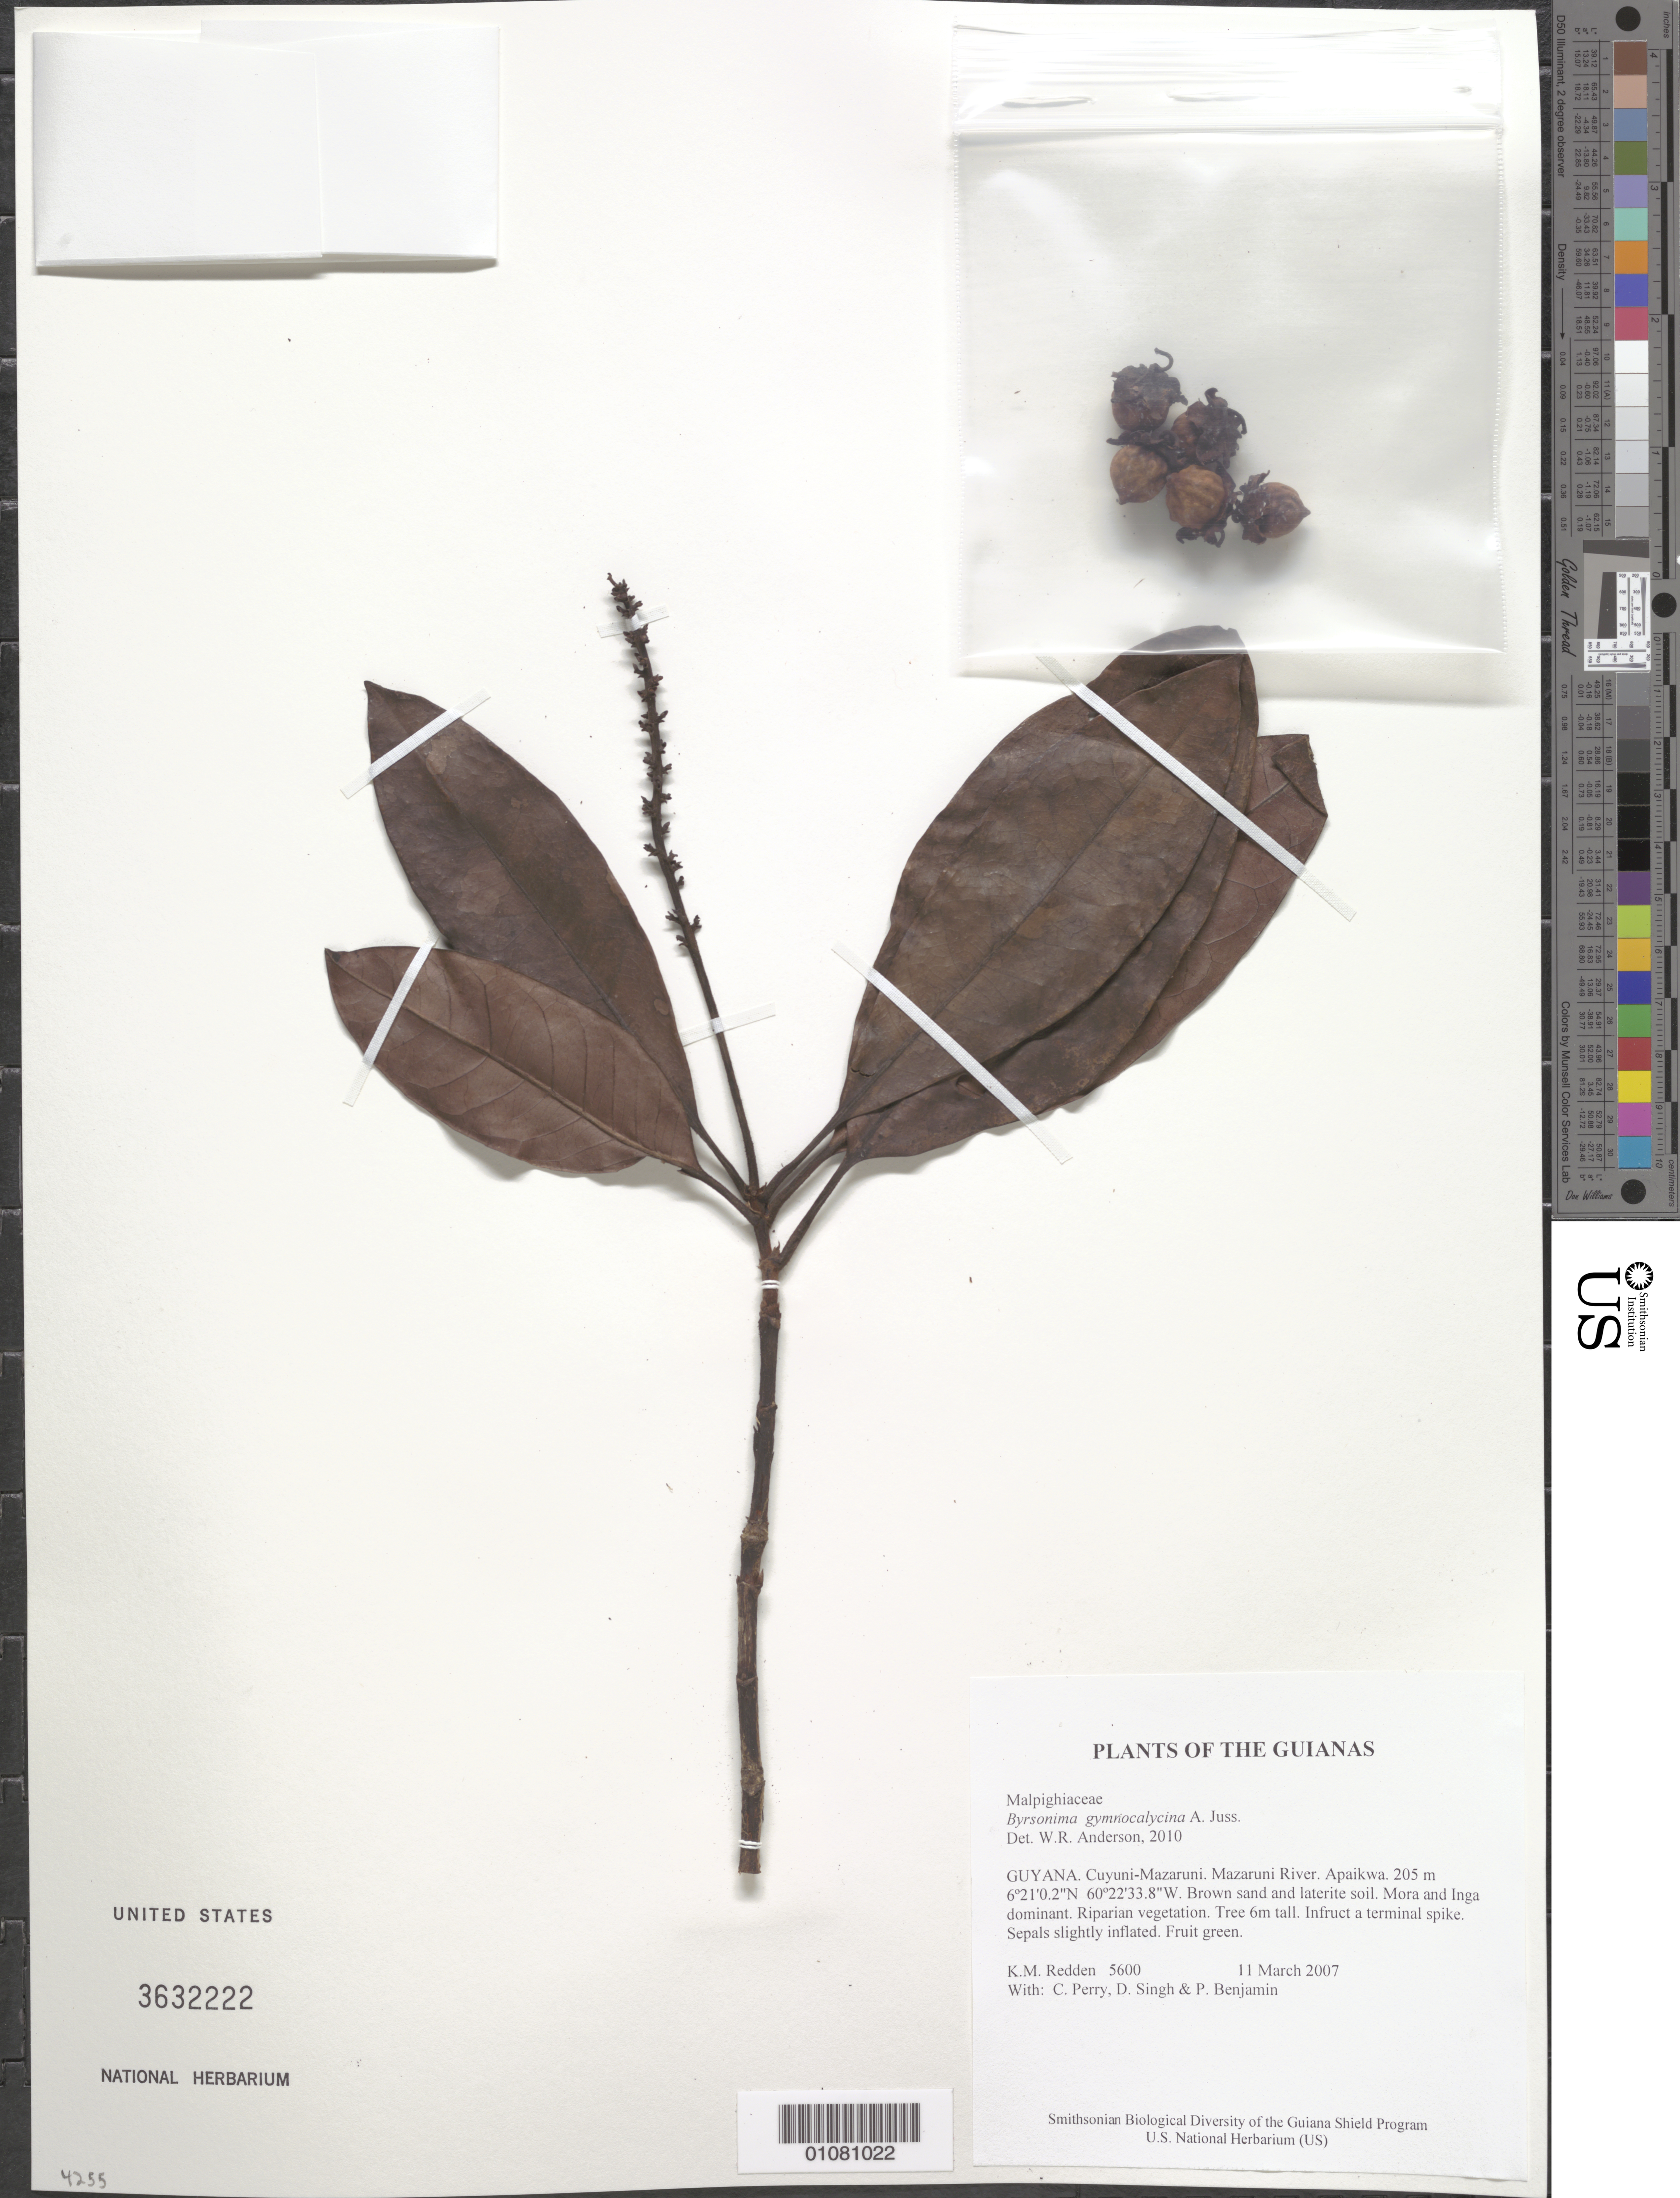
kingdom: Plantae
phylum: Tracheophyta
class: Magnoliopsida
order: Malpighiales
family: Malpighiaceae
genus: Byrsonima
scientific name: Byrsonima gymnocalycina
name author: A. Juss.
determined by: Anderson, W. R., (MICH), University of Michigan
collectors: K. M. Redden, C. Perry, D. Singh & P. Benjamin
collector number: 5600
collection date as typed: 11 March 2007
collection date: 2007-03-11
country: Guyana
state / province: Cuyuni-Mazaruni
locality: Mazaruni River. Apaikwa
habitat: Brown sand and laterite soil. Mora and Inga dominant. Riparian vegetation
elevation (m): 205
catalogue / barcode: US 3632222